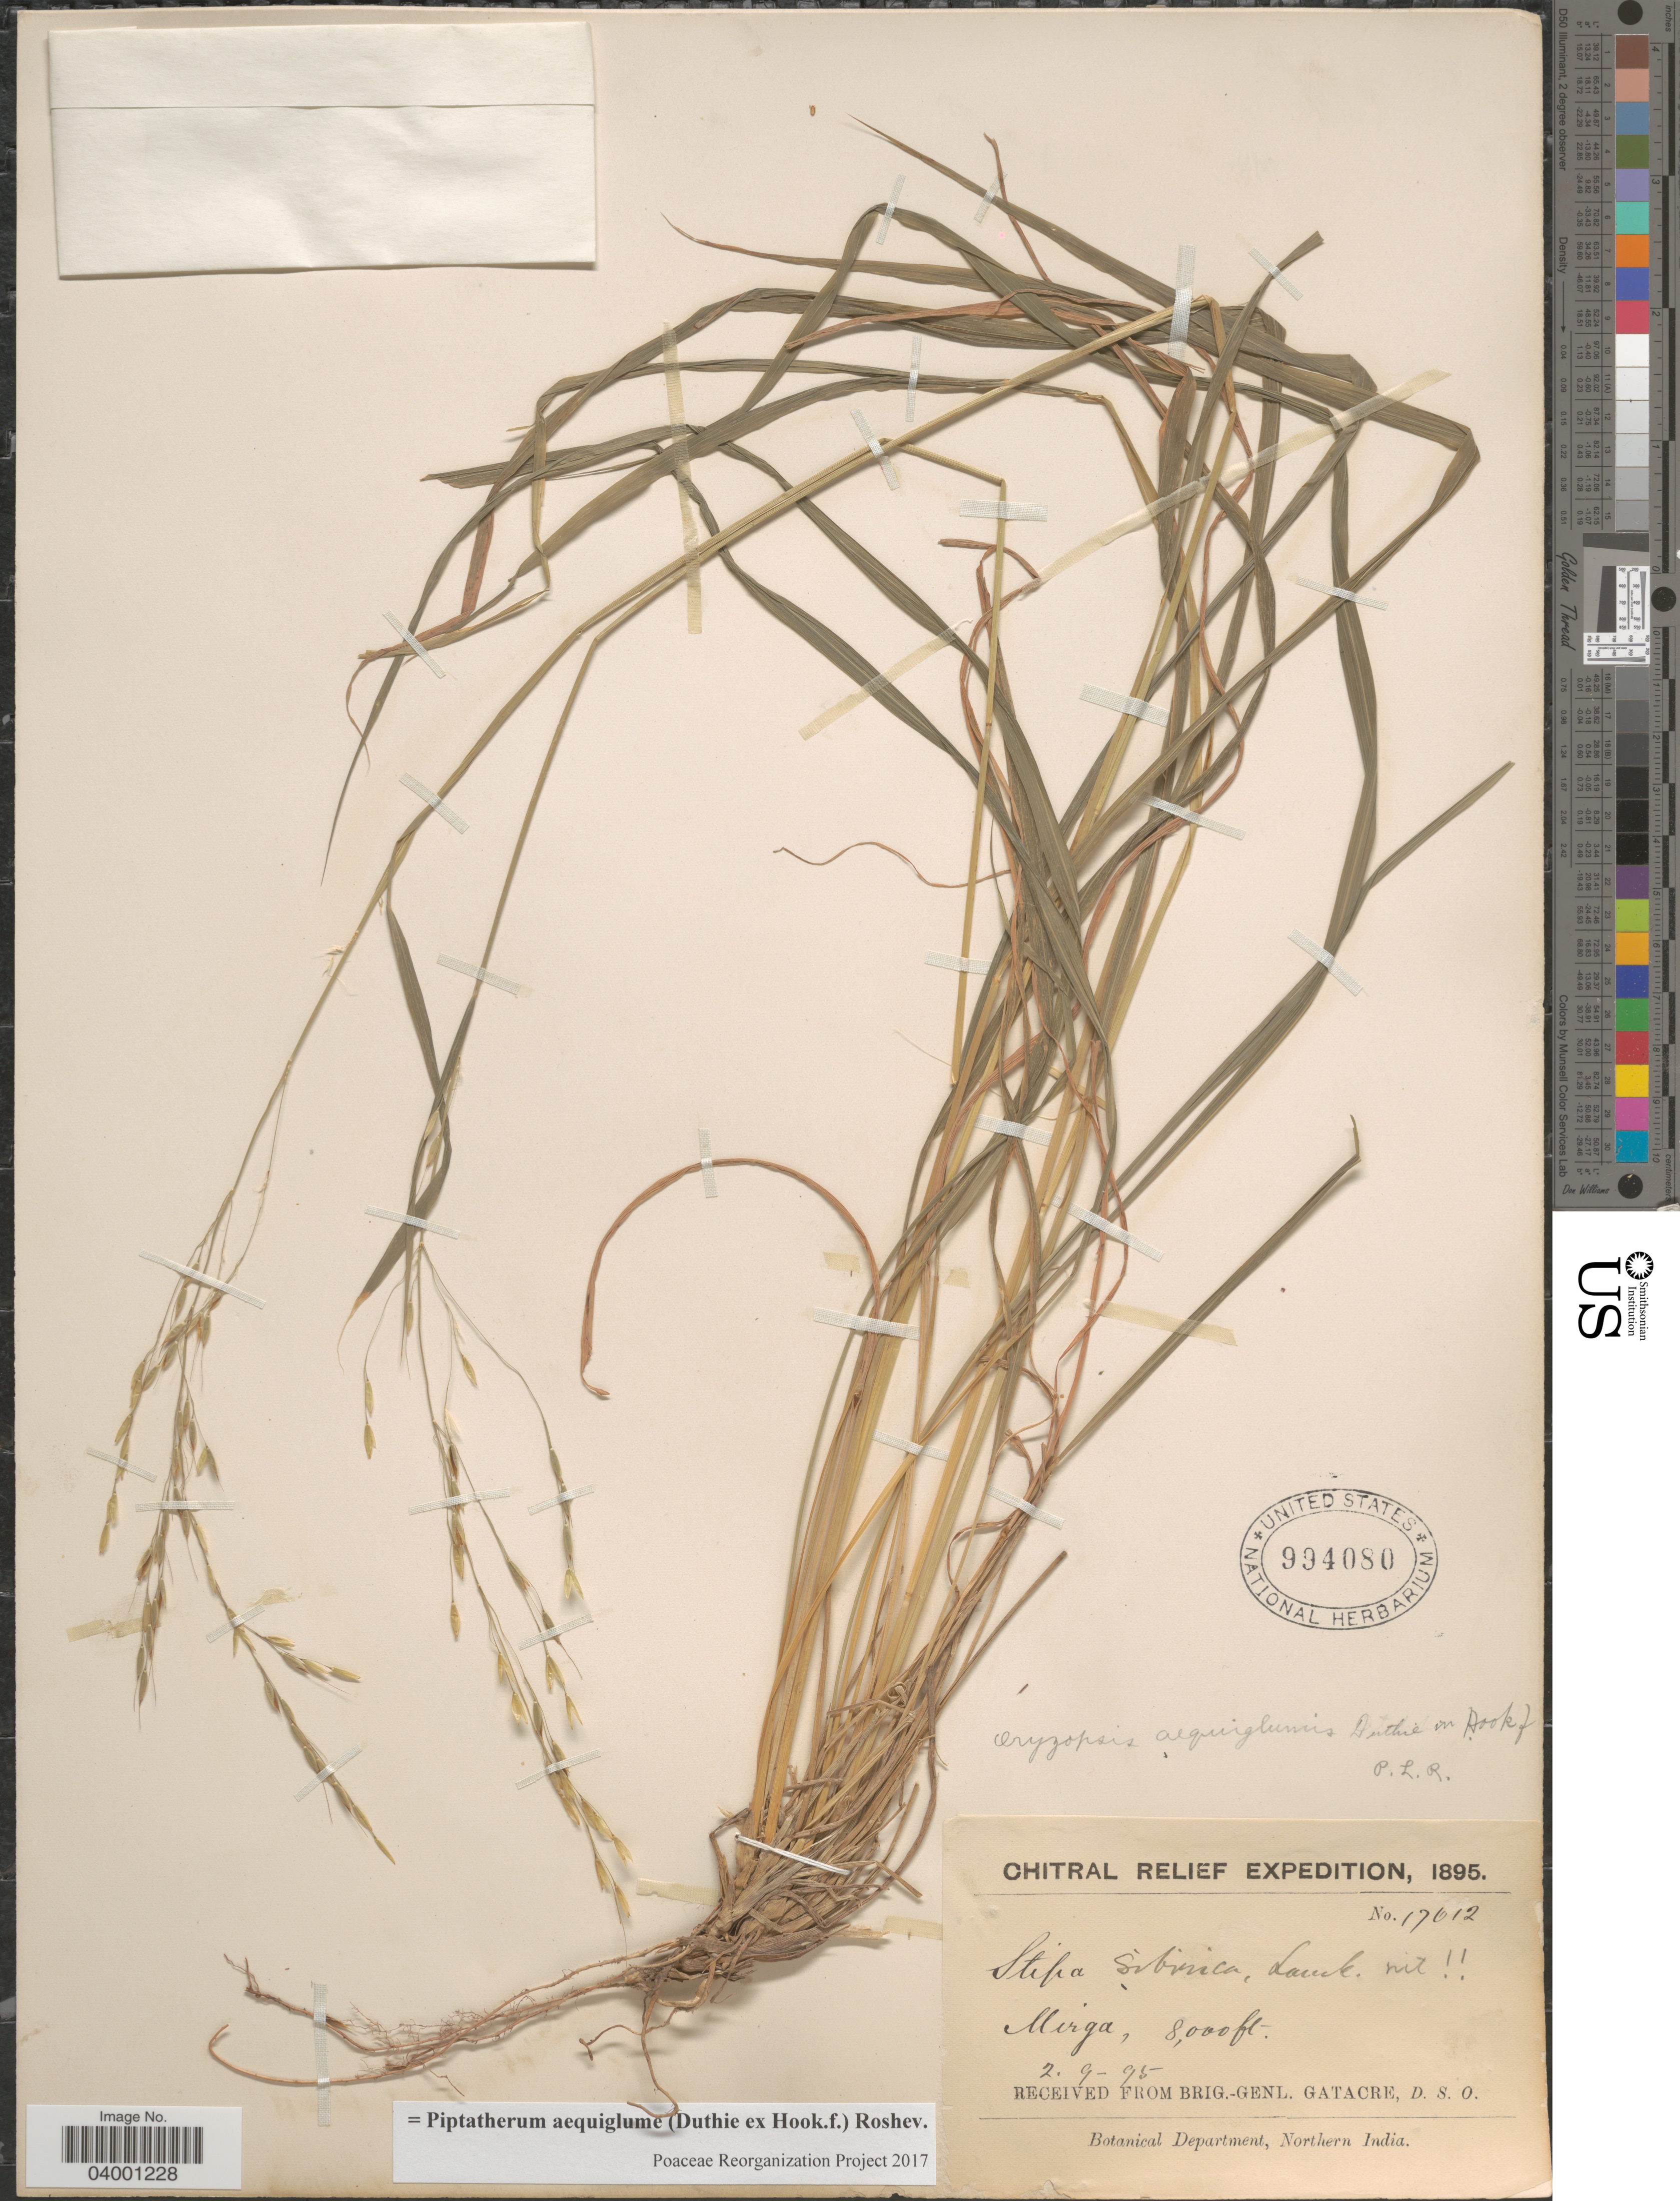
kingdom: Plantae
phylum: Tracheophyta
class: Liliopsida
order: Poales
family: Poaceae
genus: Piptatherum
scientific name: Piptatherum aequiglume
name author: (Duthie ex Hook. f.) Roshev.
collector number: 17612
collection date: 1895-09-02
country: Pakistan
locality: Mirga.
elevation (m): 2438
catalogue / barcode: US 994080